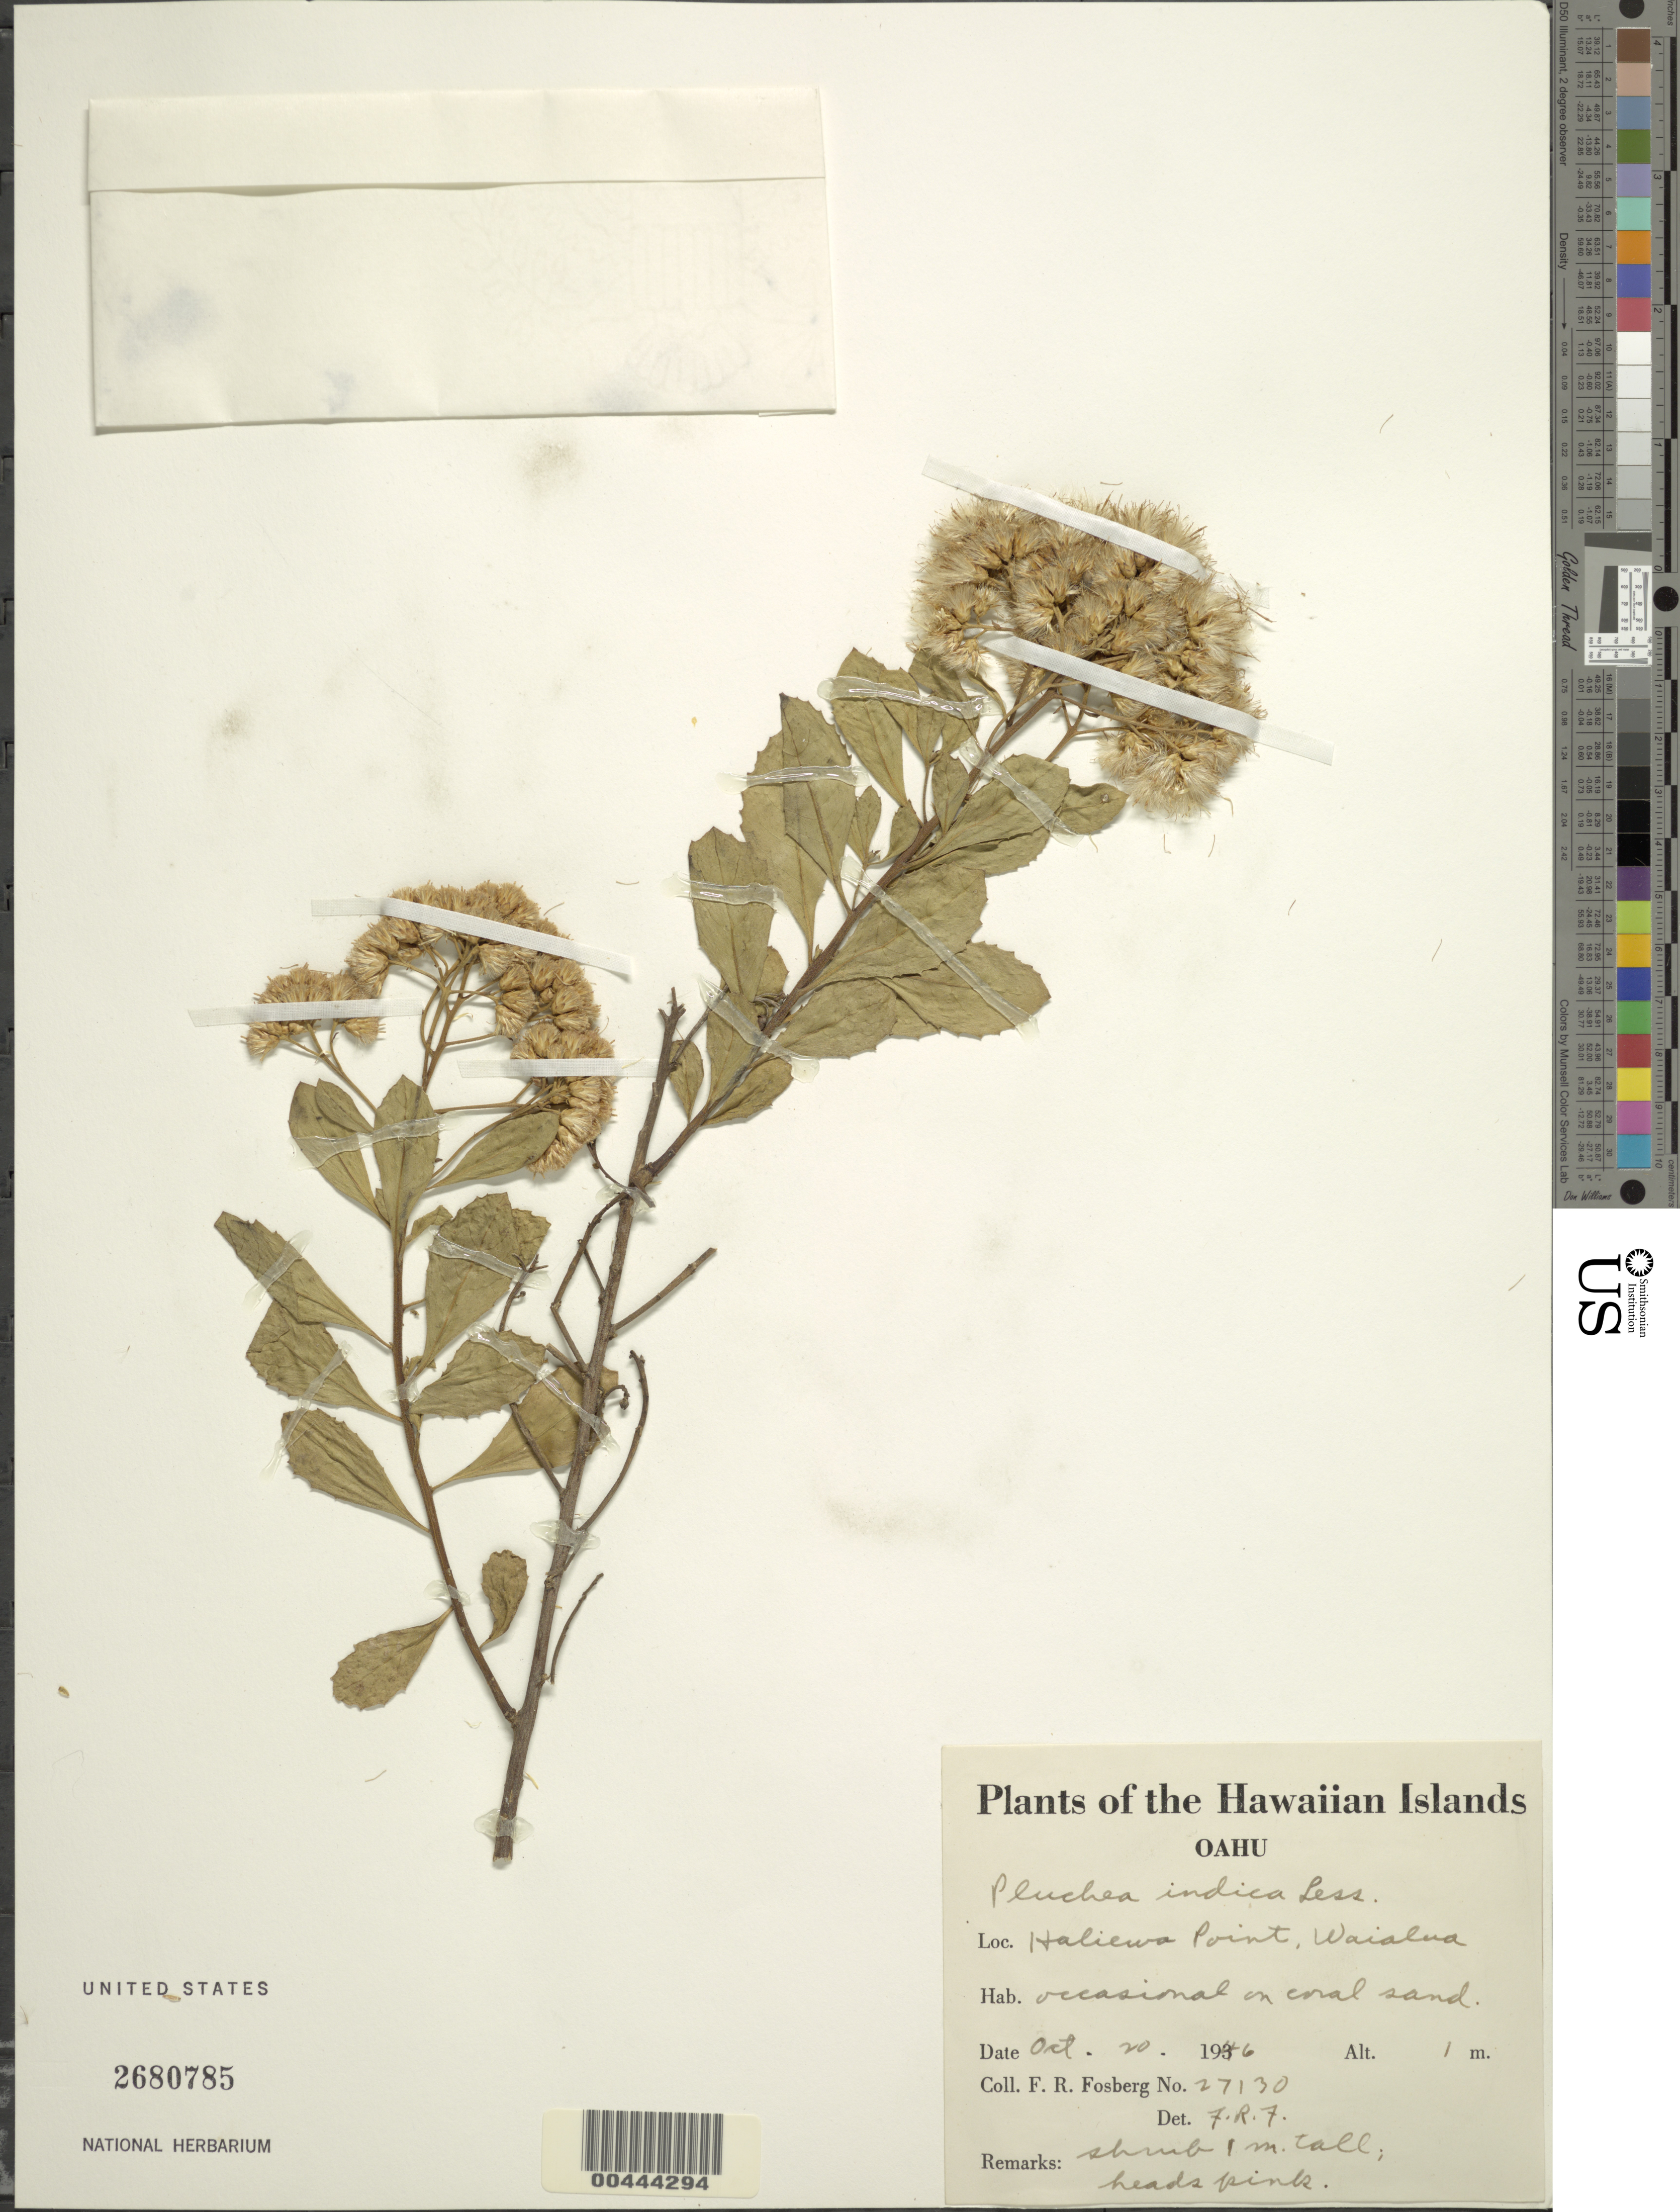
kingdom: Plantae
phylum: Tracheophyta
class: Magnoliopsida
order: Asterales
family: Asteraceae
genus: Pluchea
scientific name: Pluchea indica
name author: (L.) Less.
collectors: F. R. Fosberg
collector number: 27130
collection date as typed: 20 Oct 1946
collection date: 1946-10-20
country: United States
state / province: Hawaii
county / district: Honolulu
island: Oahu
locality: Haliewa Point, Waialua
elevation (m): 1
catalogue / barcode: US 2680785